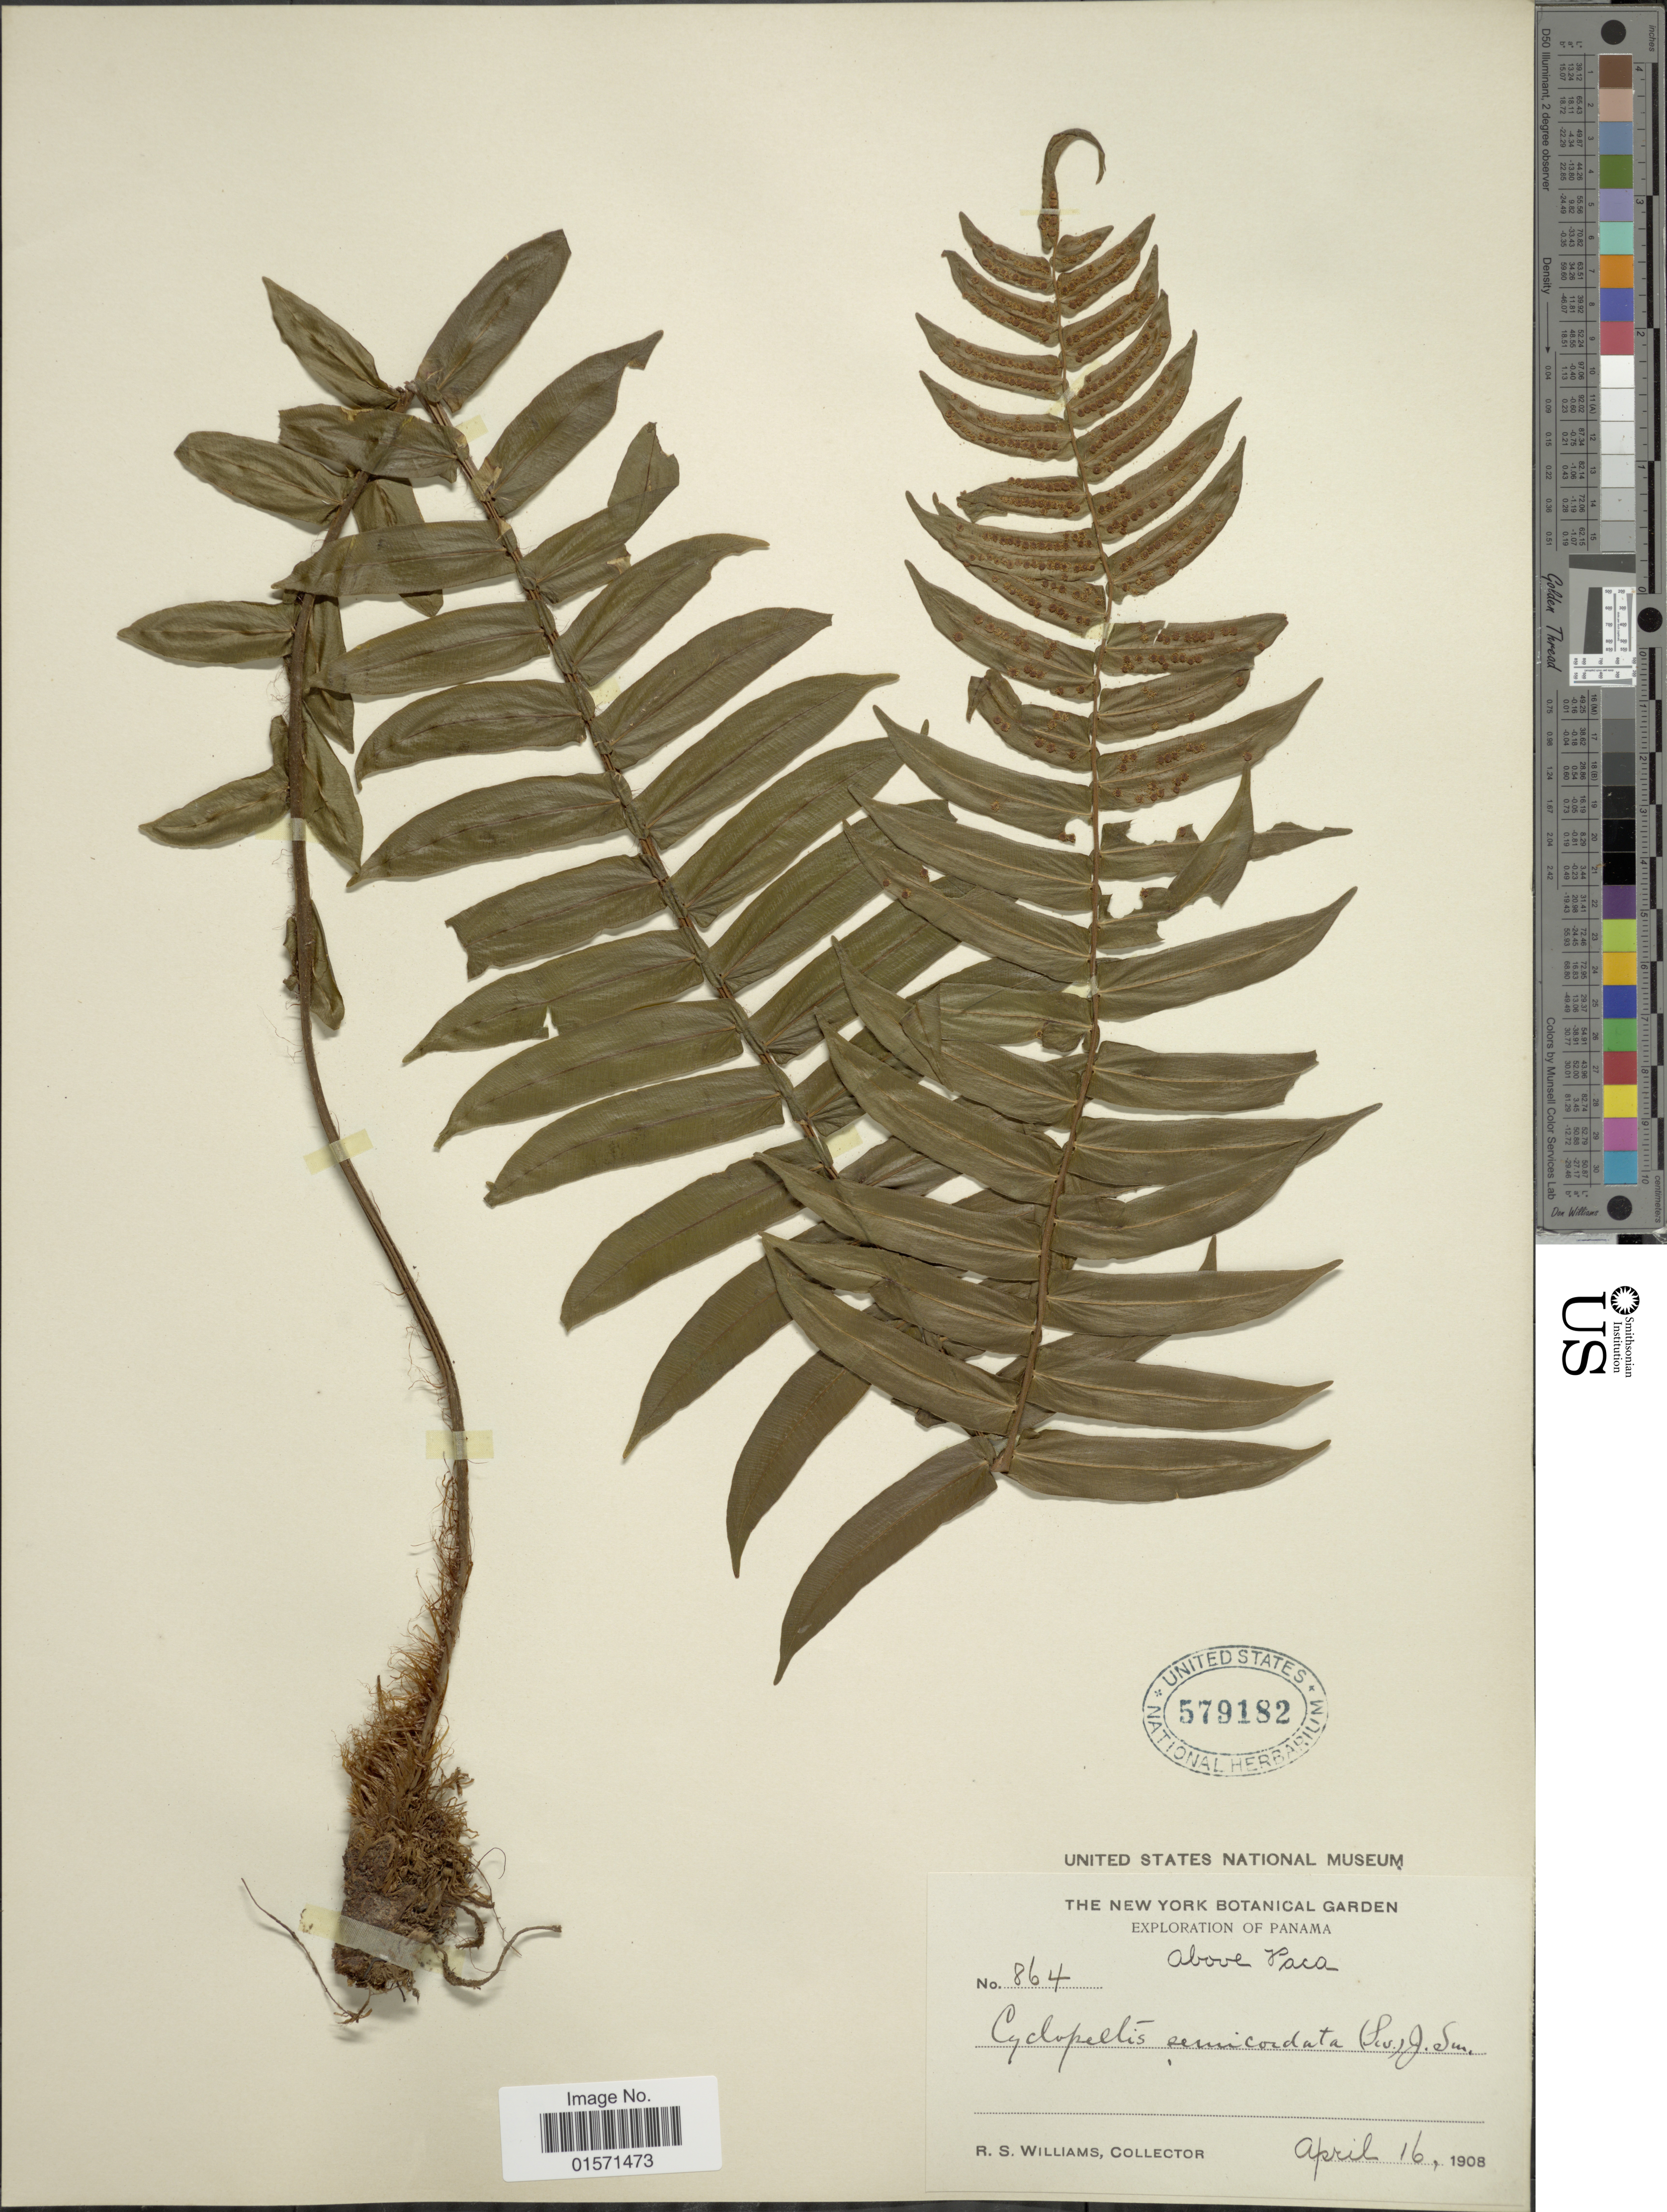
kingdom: Plantae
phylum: Tracheophyta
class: Polypodiopsida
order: Polypodiales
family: Lomariopsidaceae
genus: Cyclopeltis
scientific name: Cyclopeltis semicordata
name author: (Sw.) J. Sm.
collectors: R. S. Williams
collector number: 864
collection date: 1908-04-16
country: Panama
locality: Panama. Above Paca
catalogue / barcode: US 579182